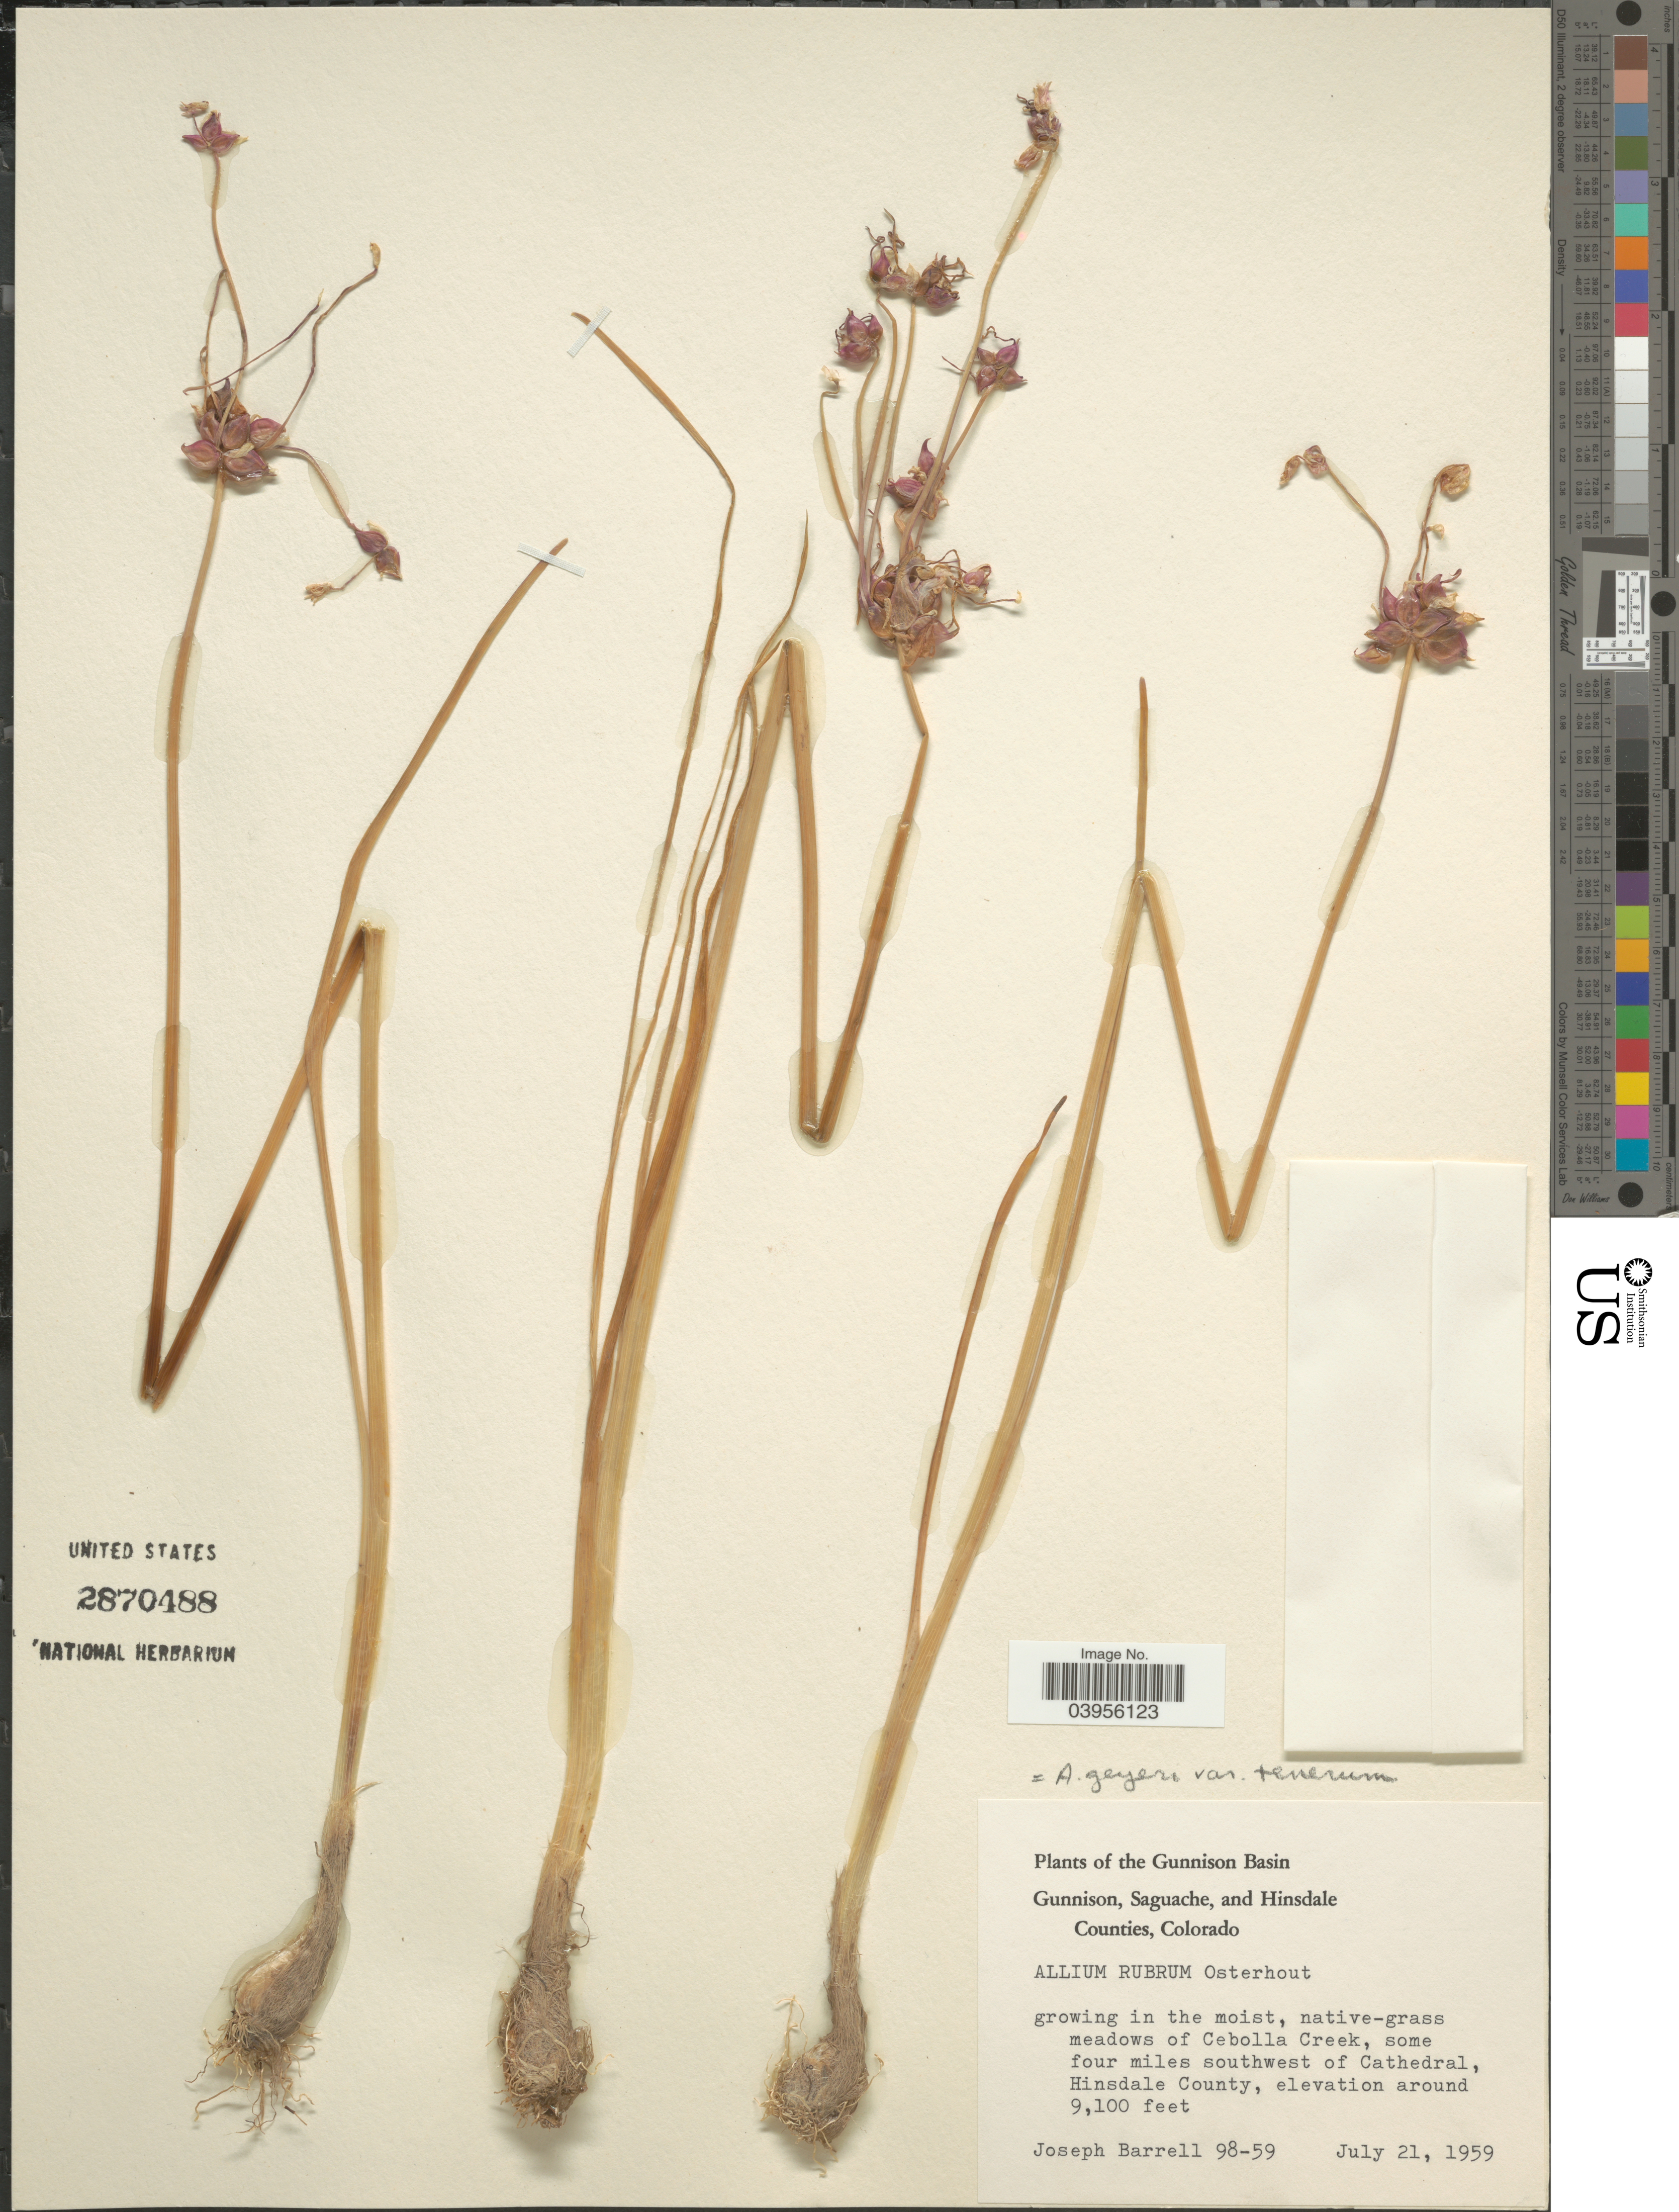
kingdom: Plantae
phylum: Tracheophyta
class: Liliopsida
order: Asparagales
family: Amaryllidaceae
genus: Allium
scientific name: Allium geyeri var. tenerum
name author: M.E. Jones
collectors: J. Barrell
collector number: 98-59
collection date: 1959-07-21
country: United States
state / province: Colorado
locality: The Gunnison Basin. Meadows of Cebolla Creek, some four miles southwest of Cathedral, Hinsdale County.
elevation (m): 2774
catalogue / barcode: US 2870488